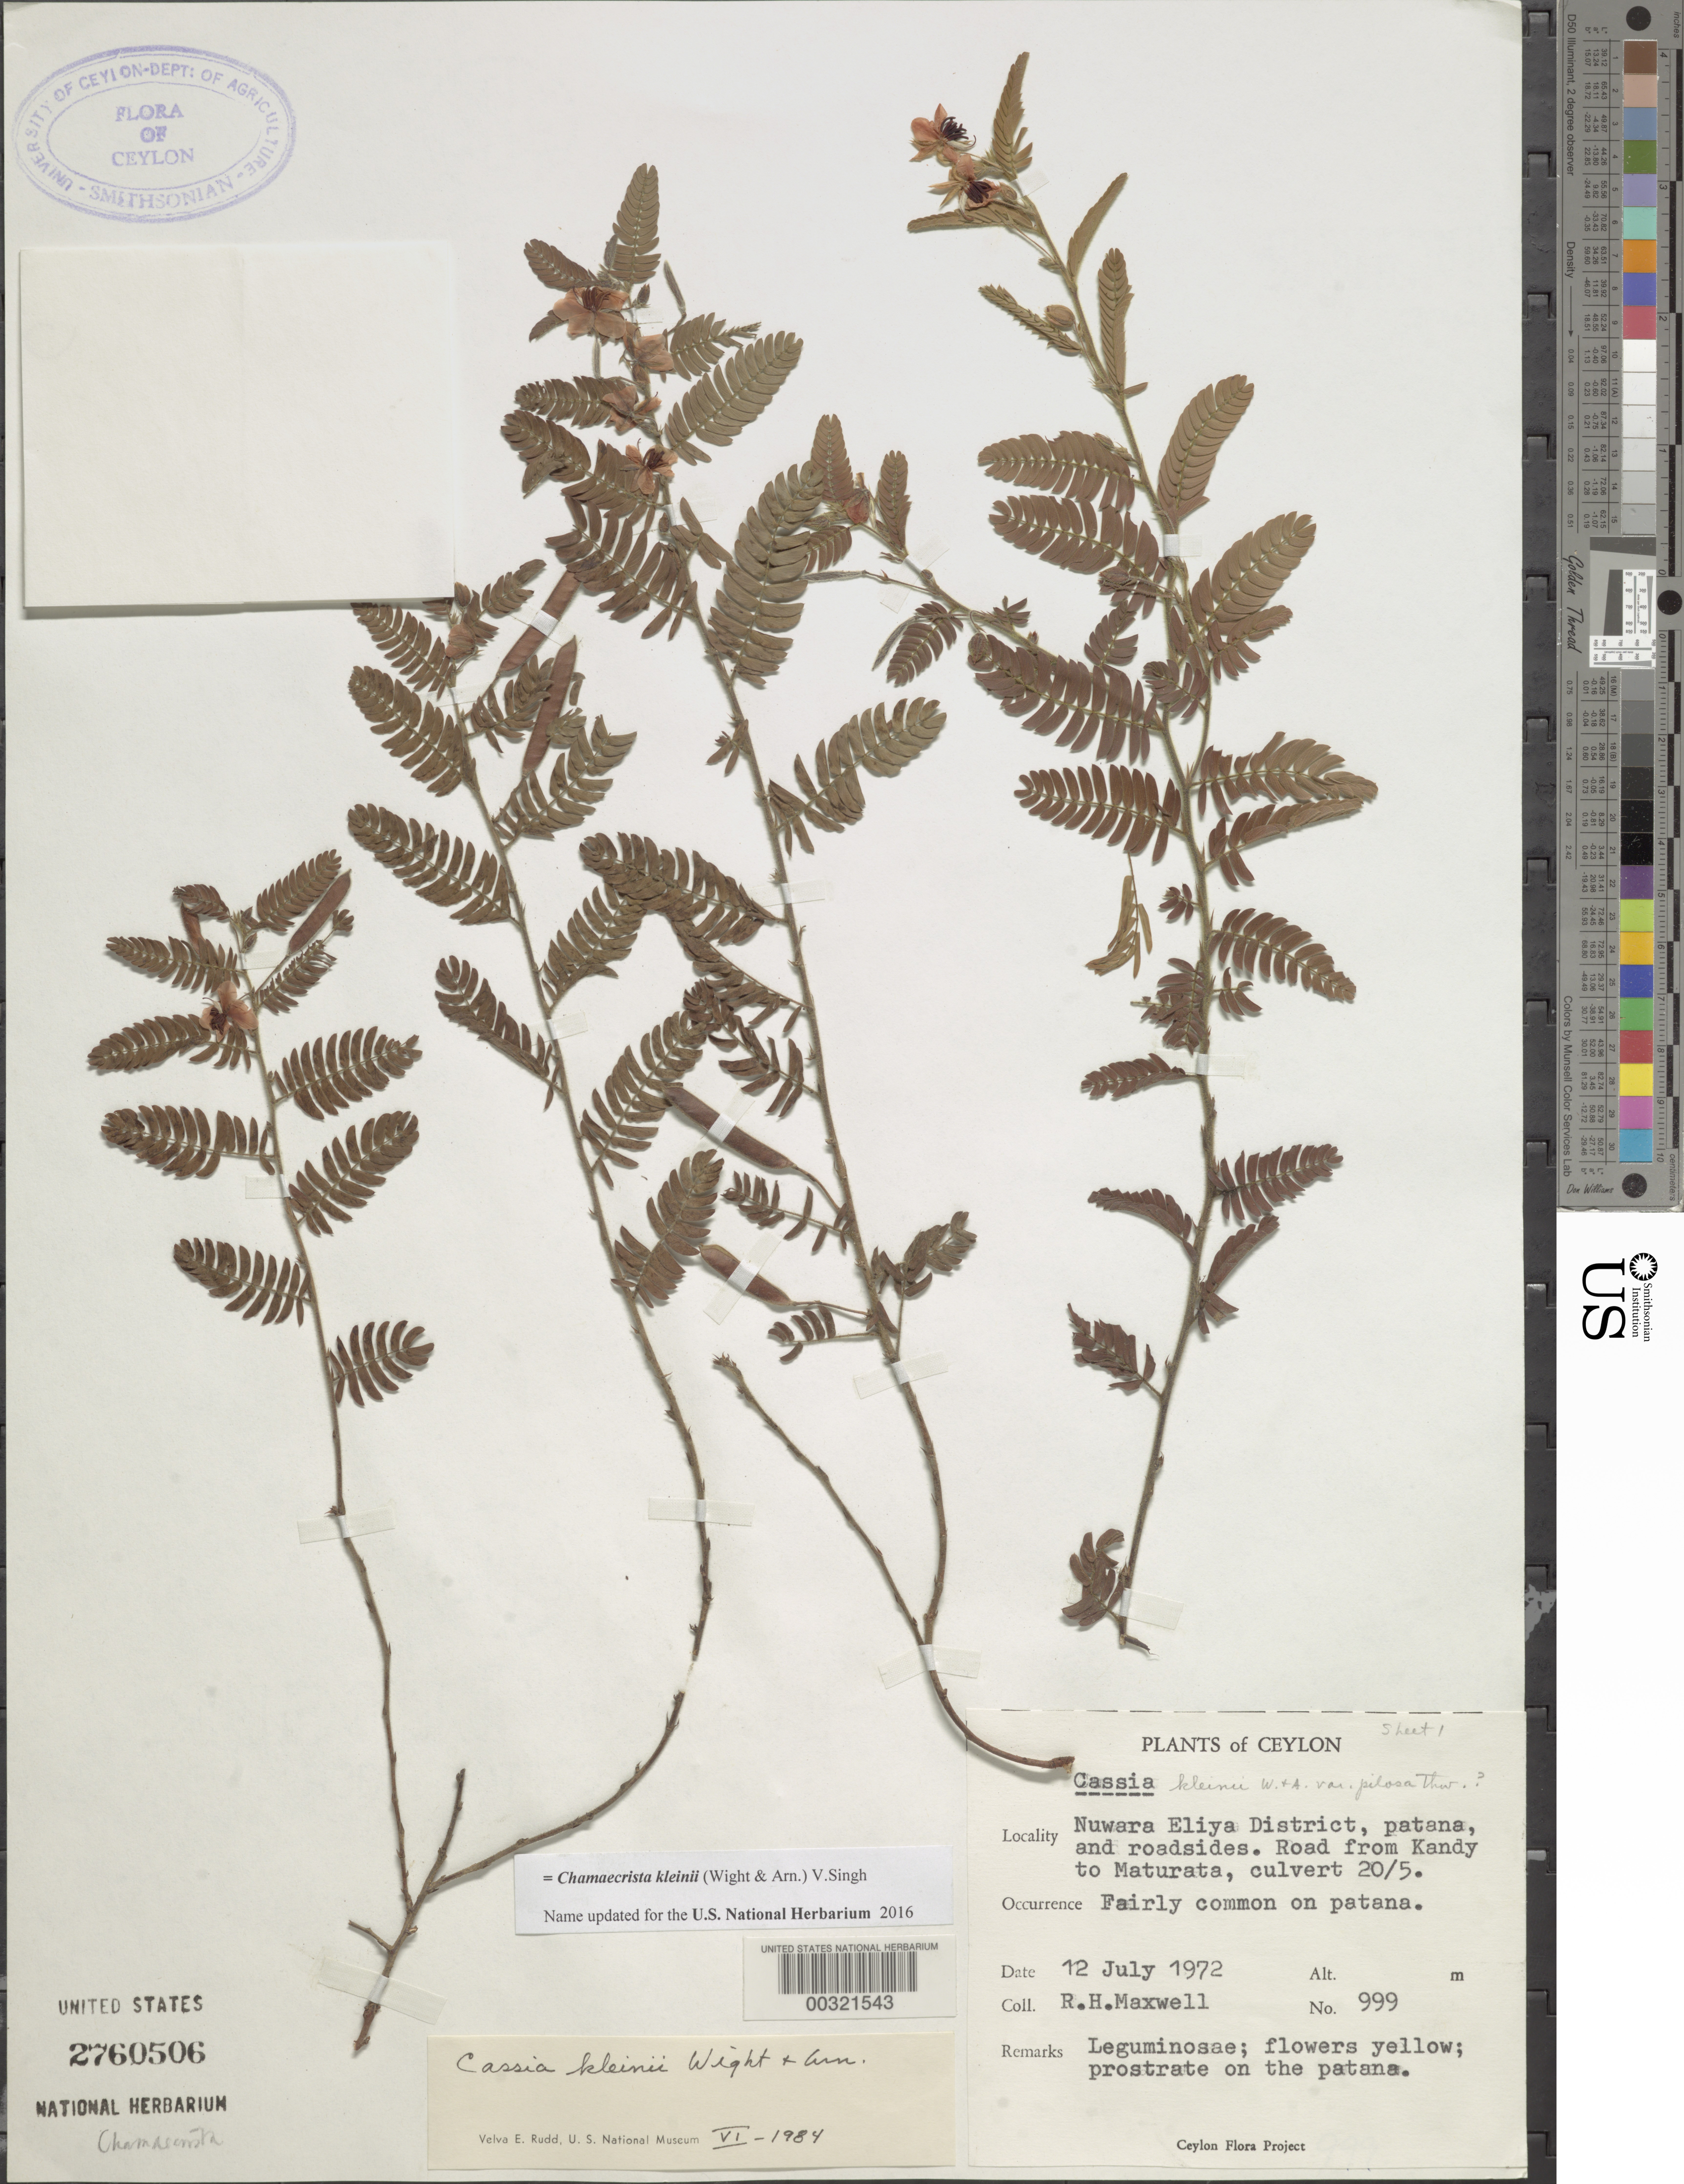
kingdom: Plantae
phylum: Tracheophyta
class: Magnoliopsida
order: Fabales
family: Fabaceae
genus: Chamaecrista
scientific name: Chamaecrista nictitans var. glabrata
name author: (Vogel) H.S. Irwin & Barneby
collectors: R. H. Maxwell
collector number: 999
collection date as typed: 12 Jul 1972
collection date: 1972-07-12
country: Sri Lanka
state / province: Central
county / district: Nuwara Eliya Dist.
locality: Road from kandy to maturata, culvert 20/5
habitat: Patana and roadsides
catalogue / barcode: US 2760506